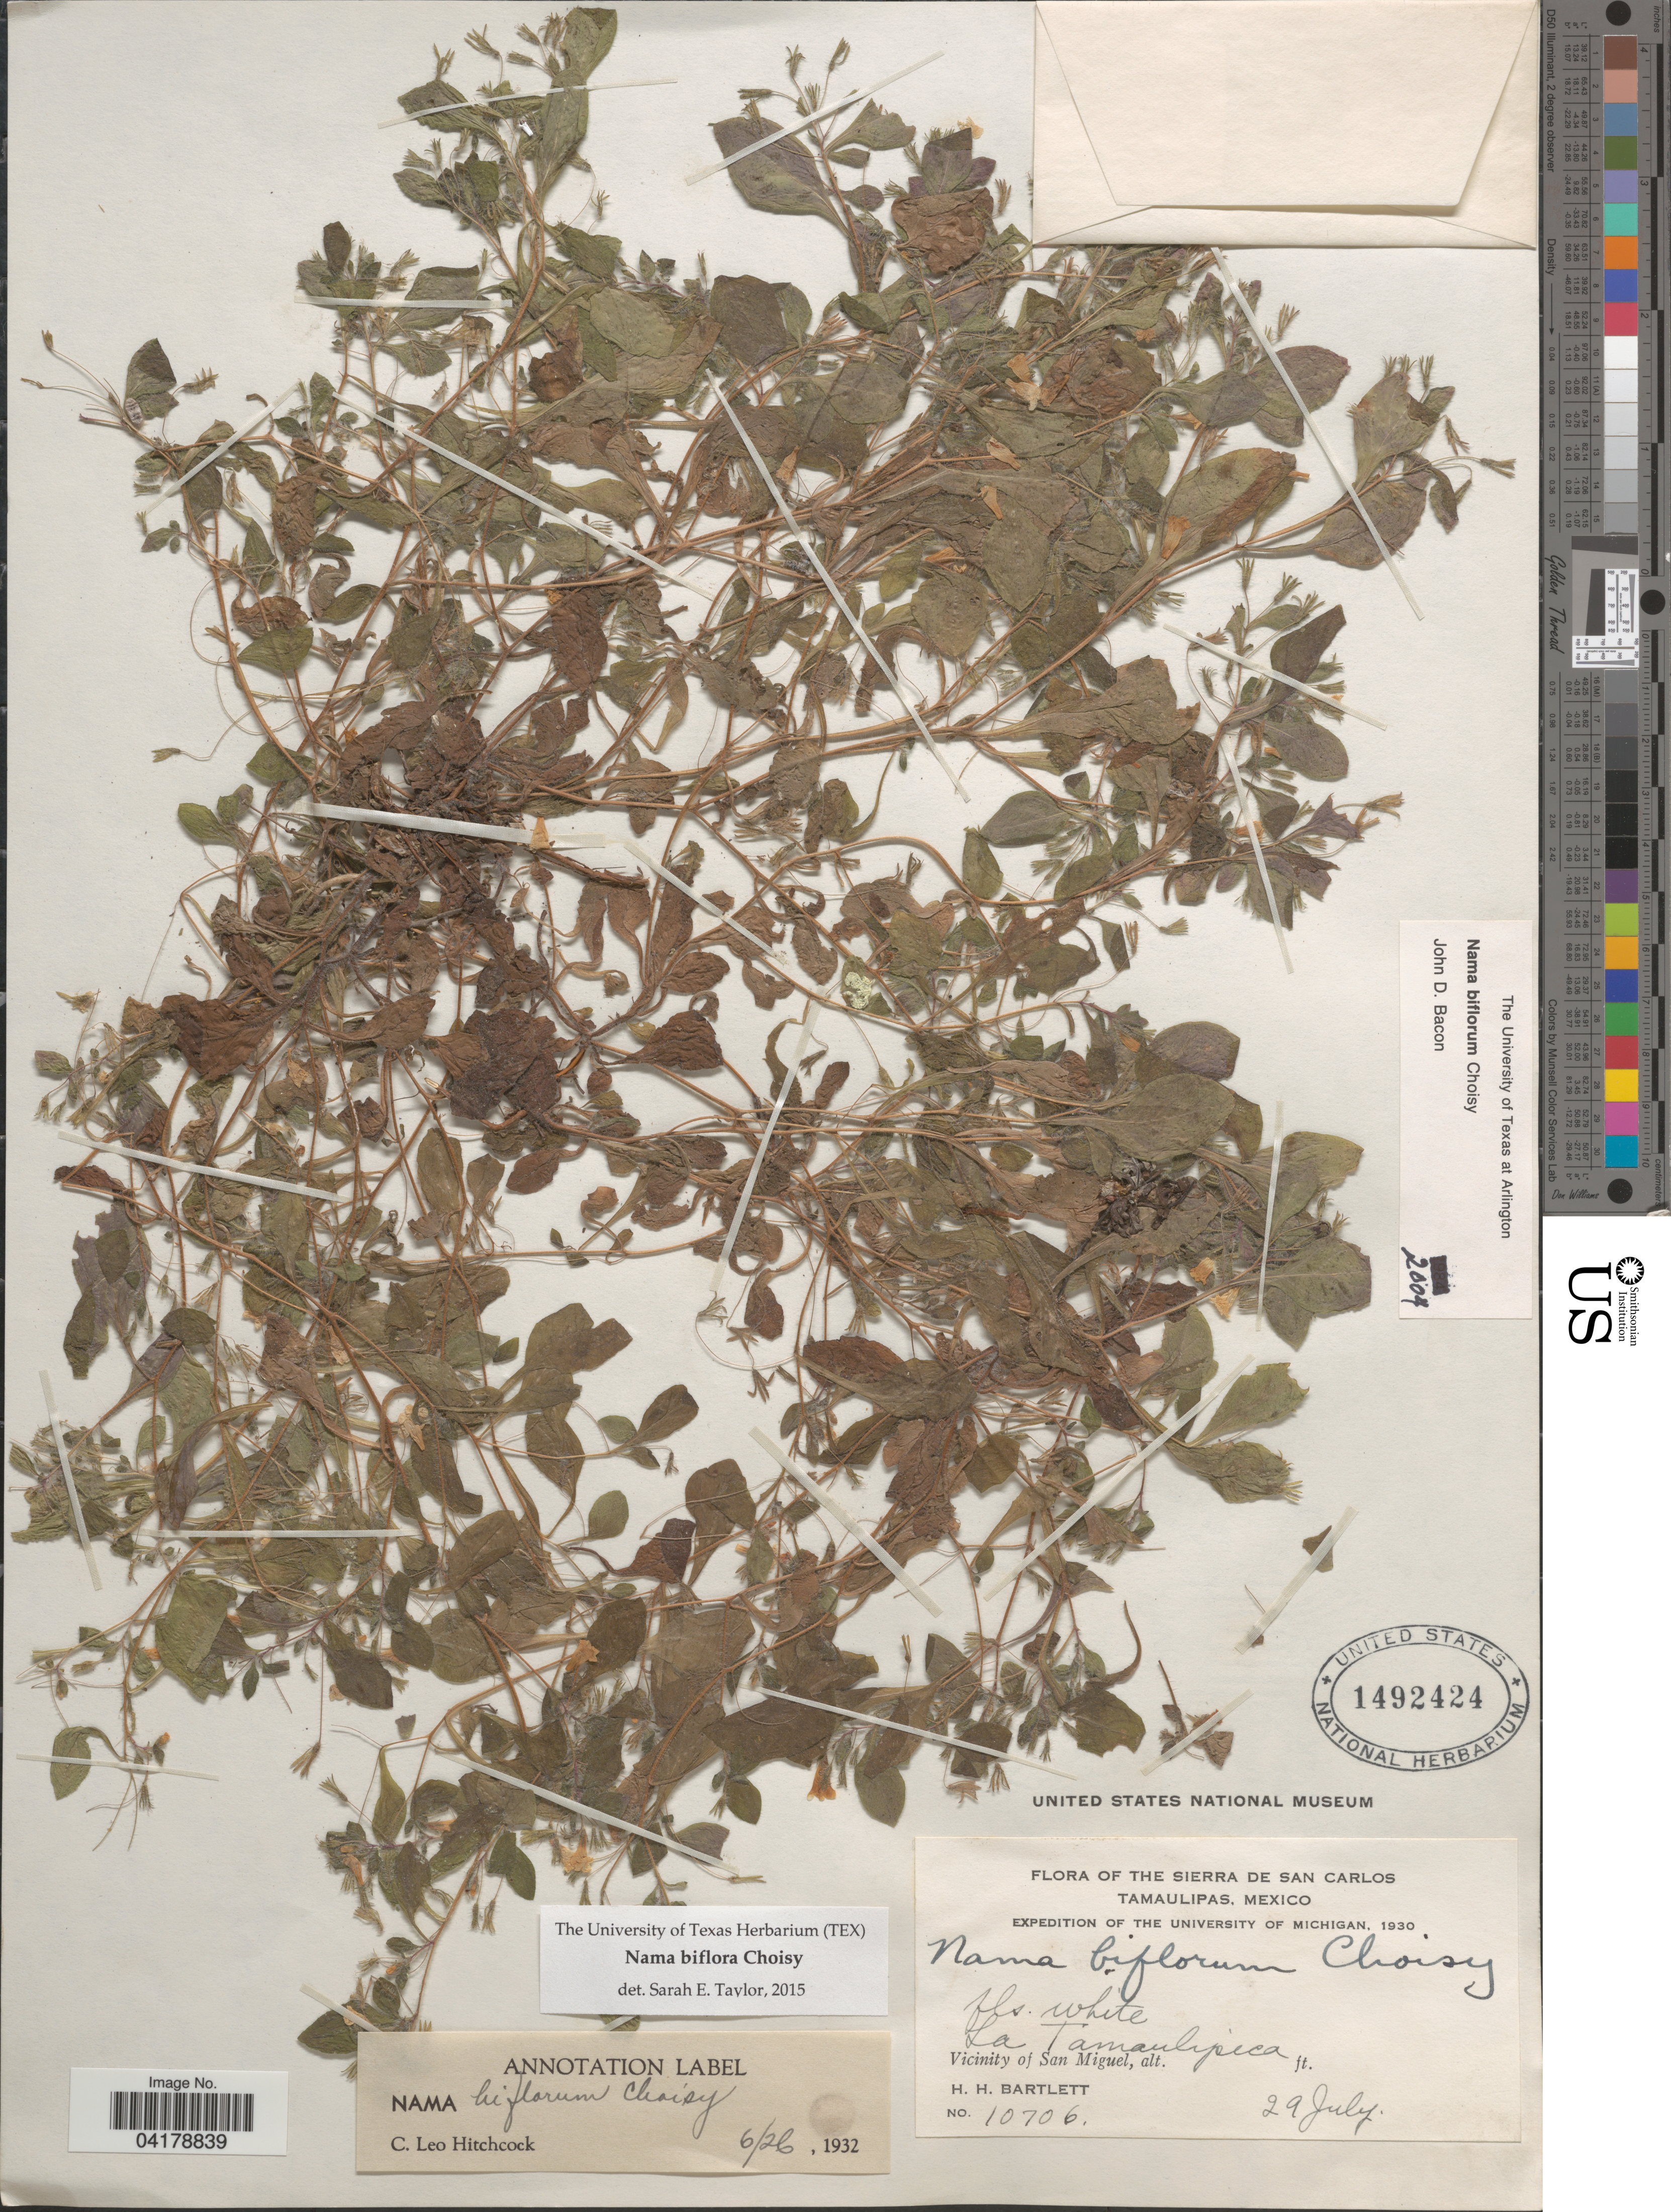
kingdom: Plantae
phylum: Tracheophyta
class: Magnoliopsida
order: Boraginales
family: Namaceae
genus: Nama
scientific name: Nama biflora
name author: Choisy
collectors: H. H. Bartlett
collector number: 10706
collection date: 1930-07-29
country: Mexico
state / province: Tamaulipas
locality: The Sierra de San Carlos. Expedition of the University of Michigan, 1930. La Tamaulipeca. Vicinity of San Miguel.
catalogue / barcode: US 1492424